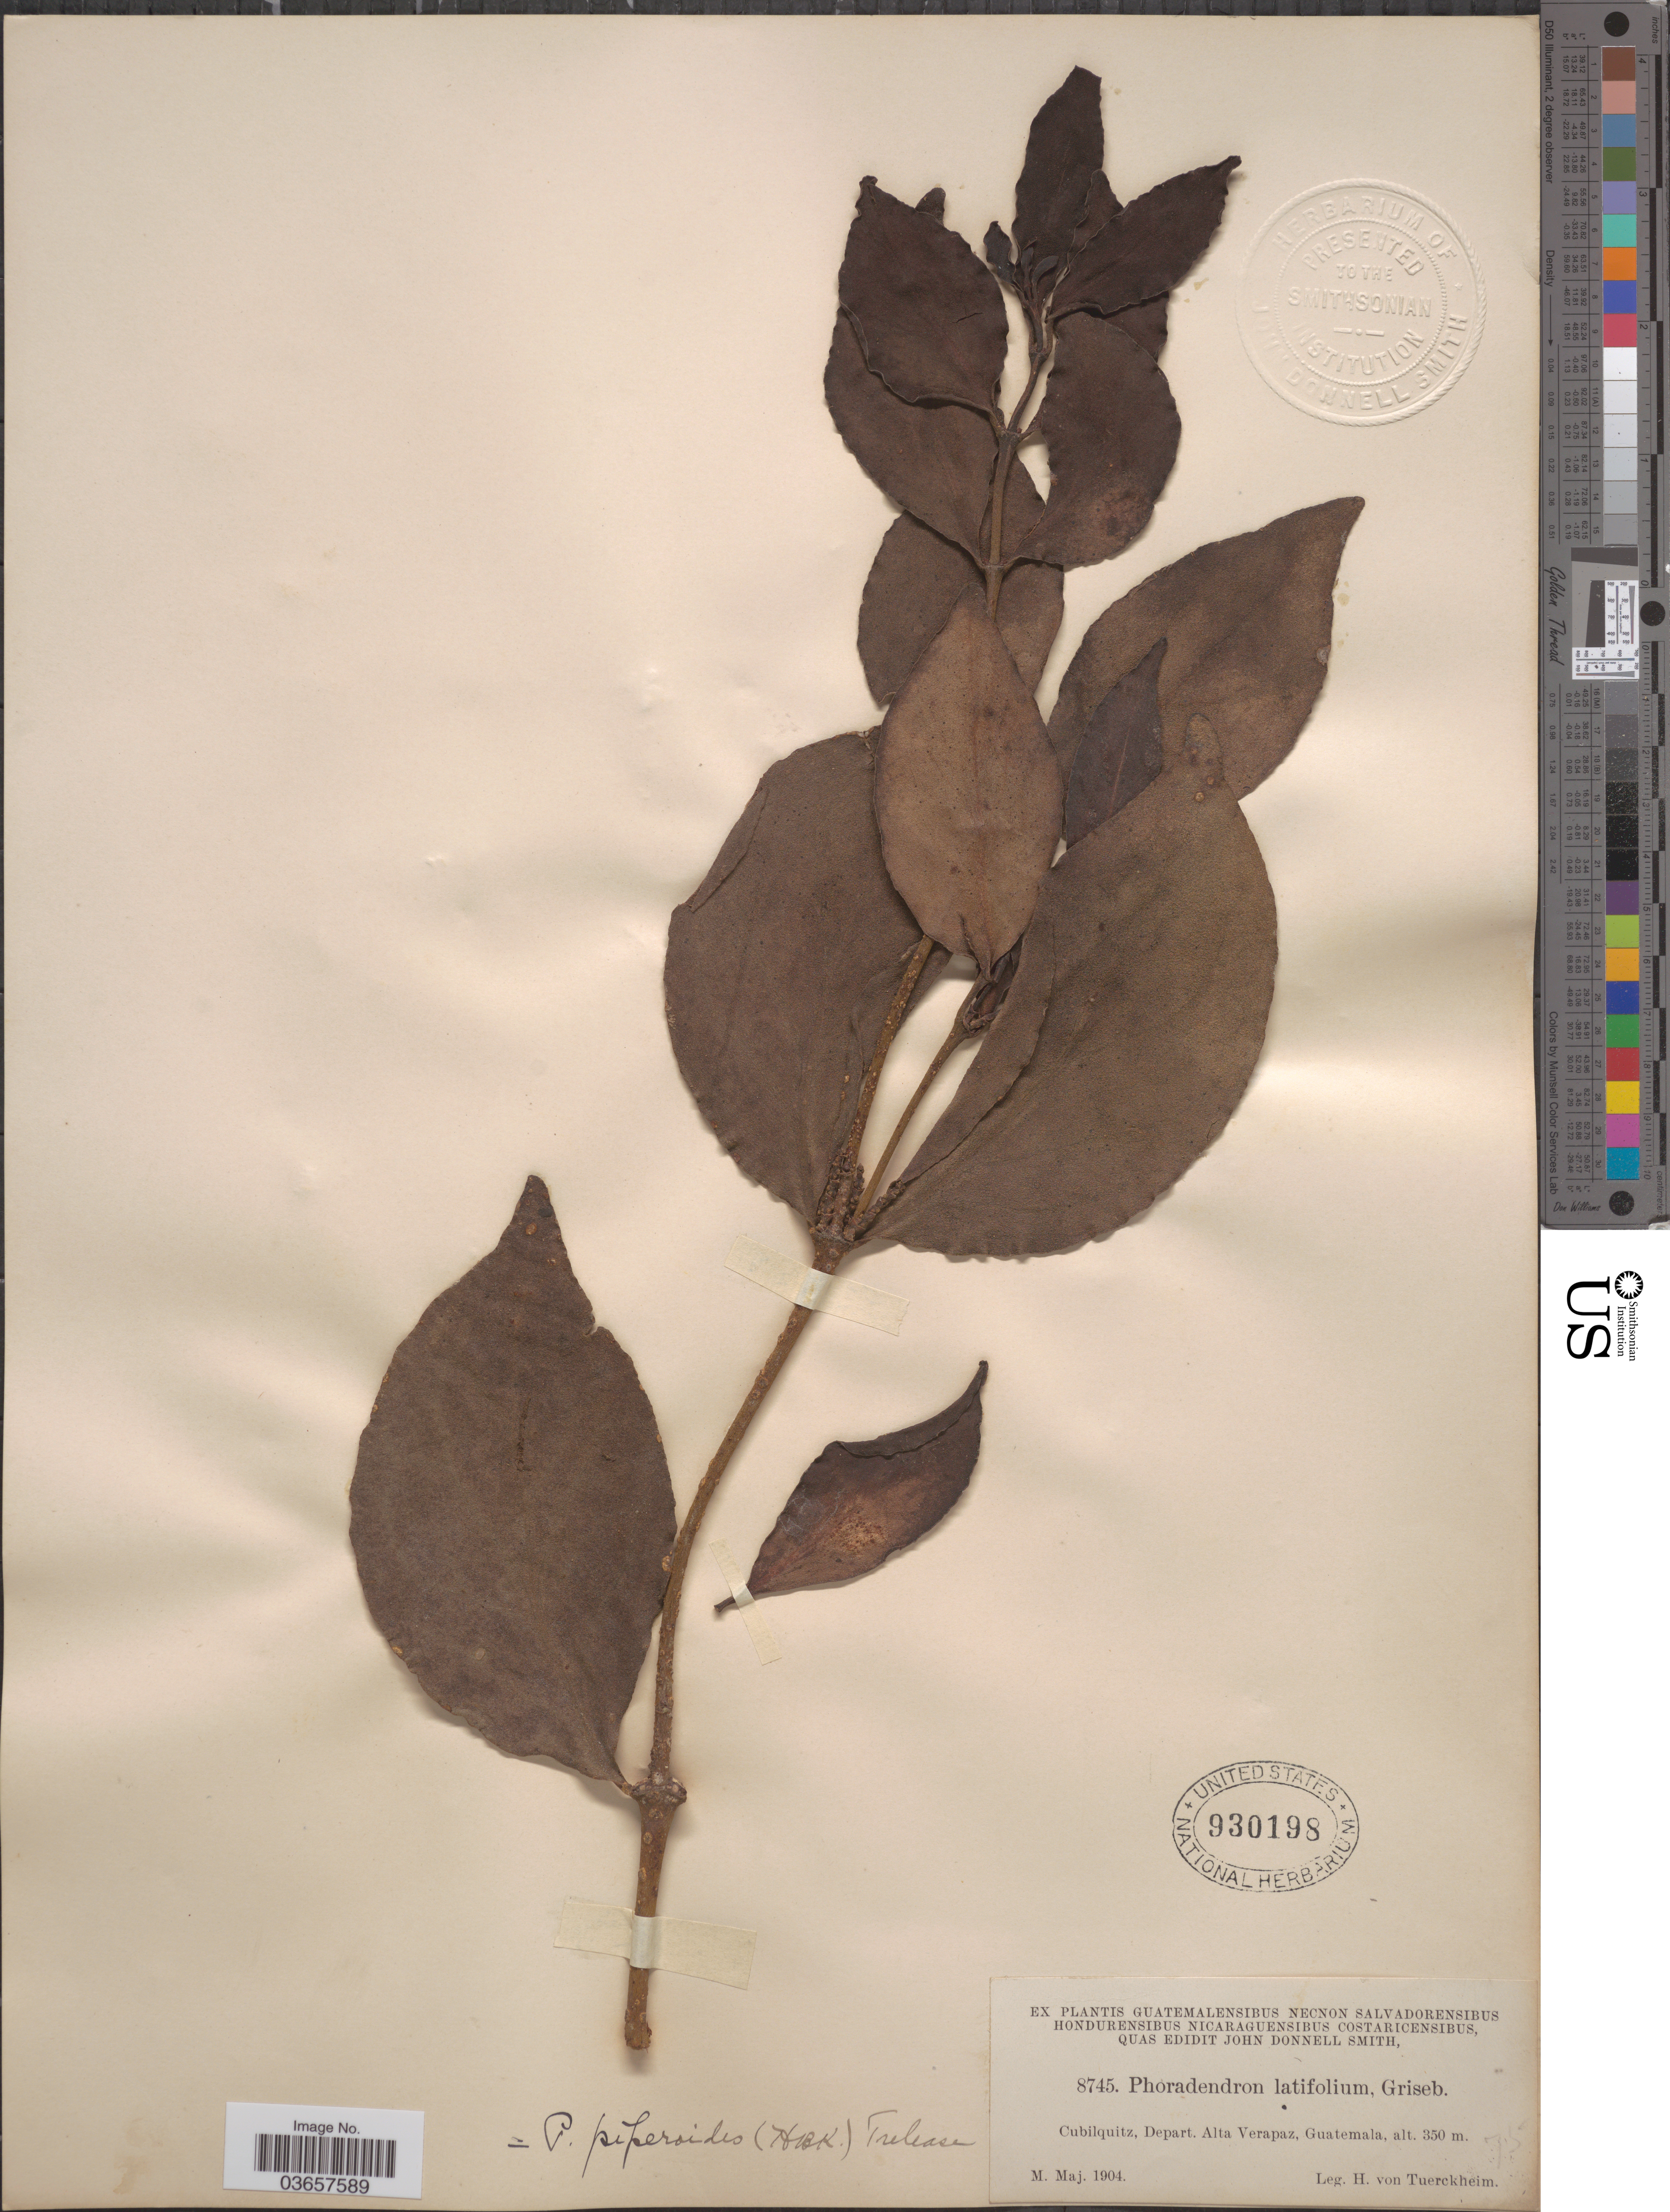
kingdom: Plantae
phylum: Tracheophyta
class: Magnoliopsida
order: Santalales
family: Viscaceae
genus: Phoradendron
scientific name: Phoradendron piperoides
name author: (Kunth) Trel.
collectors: H. von Türckheim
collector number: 8745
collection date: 1904-05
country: Guatemala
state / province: Alta Verapaz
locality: Cubilquitz, Depart. Alta Verapaz.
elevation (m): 350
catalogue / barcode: US 930198